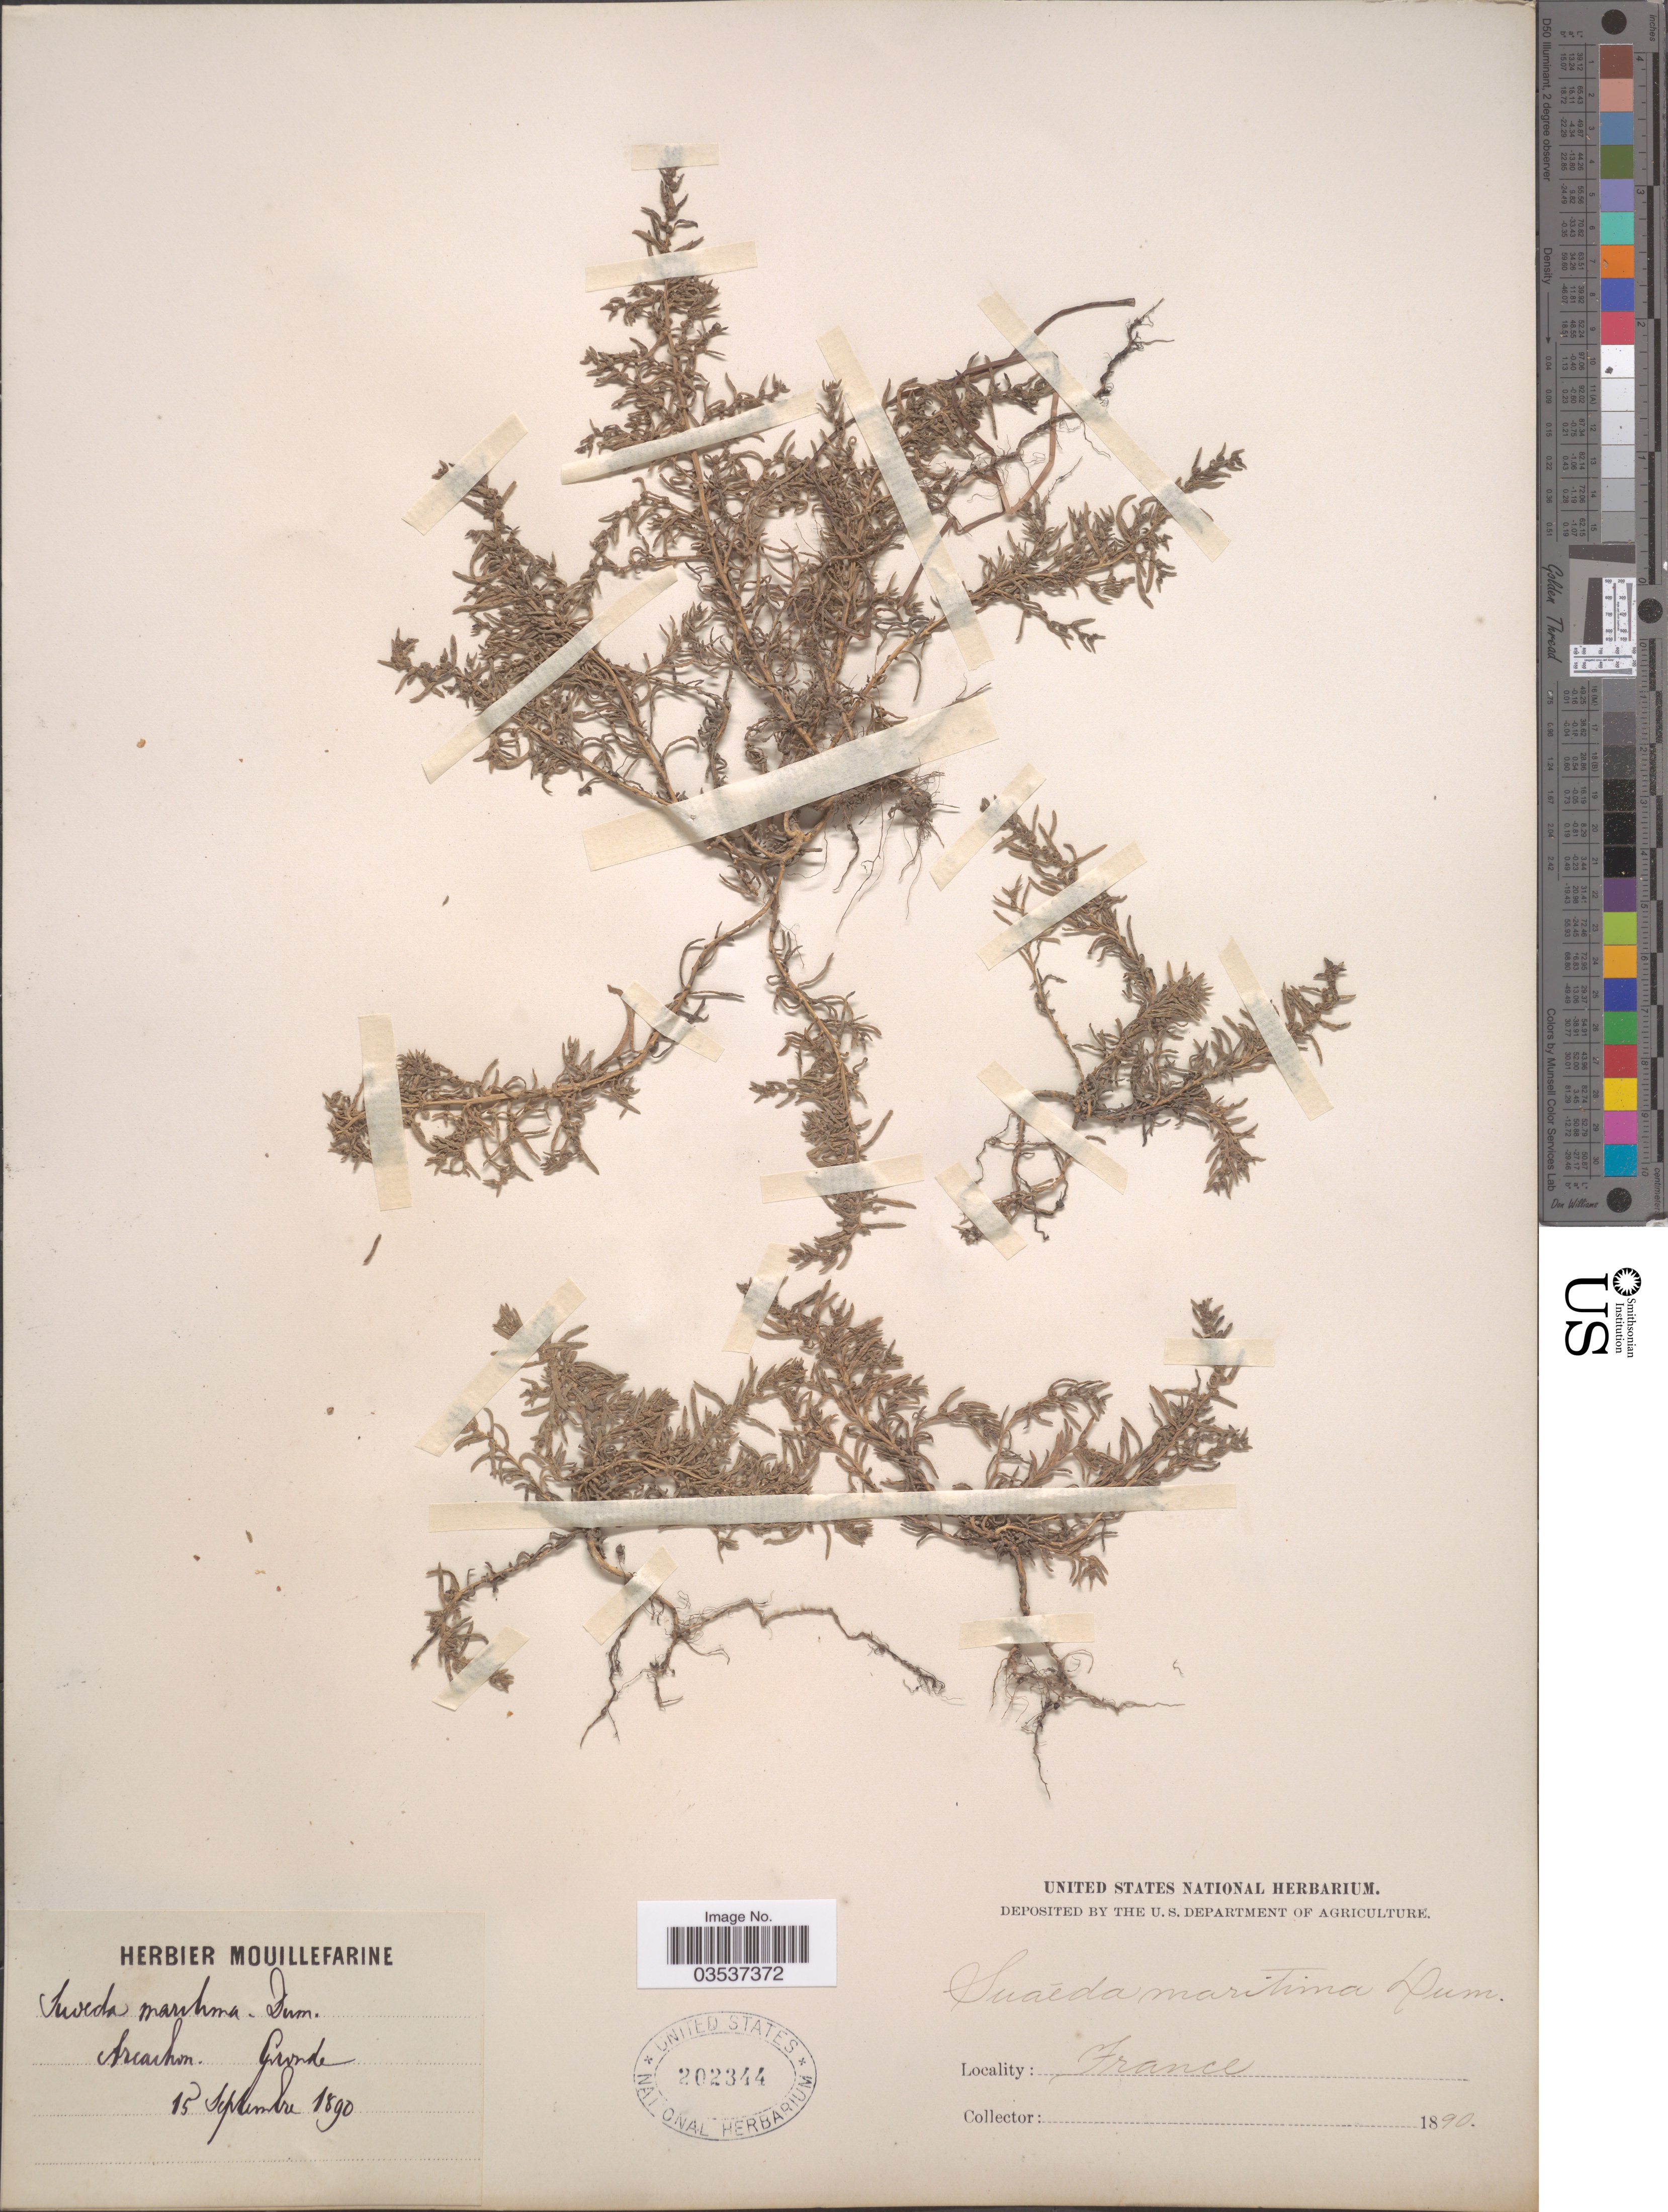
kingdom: Plantae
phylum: Tracheophyta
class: Magnoliopsida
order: Caryophyllales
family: Amaranthaceae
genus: Suaeda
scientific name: Suaeda maritima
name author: (L.) Dumort.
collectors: ex herb. Mouillefarine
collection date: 1890-09-15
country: France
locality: Arcachon. Gironde.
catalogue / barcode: US 202344